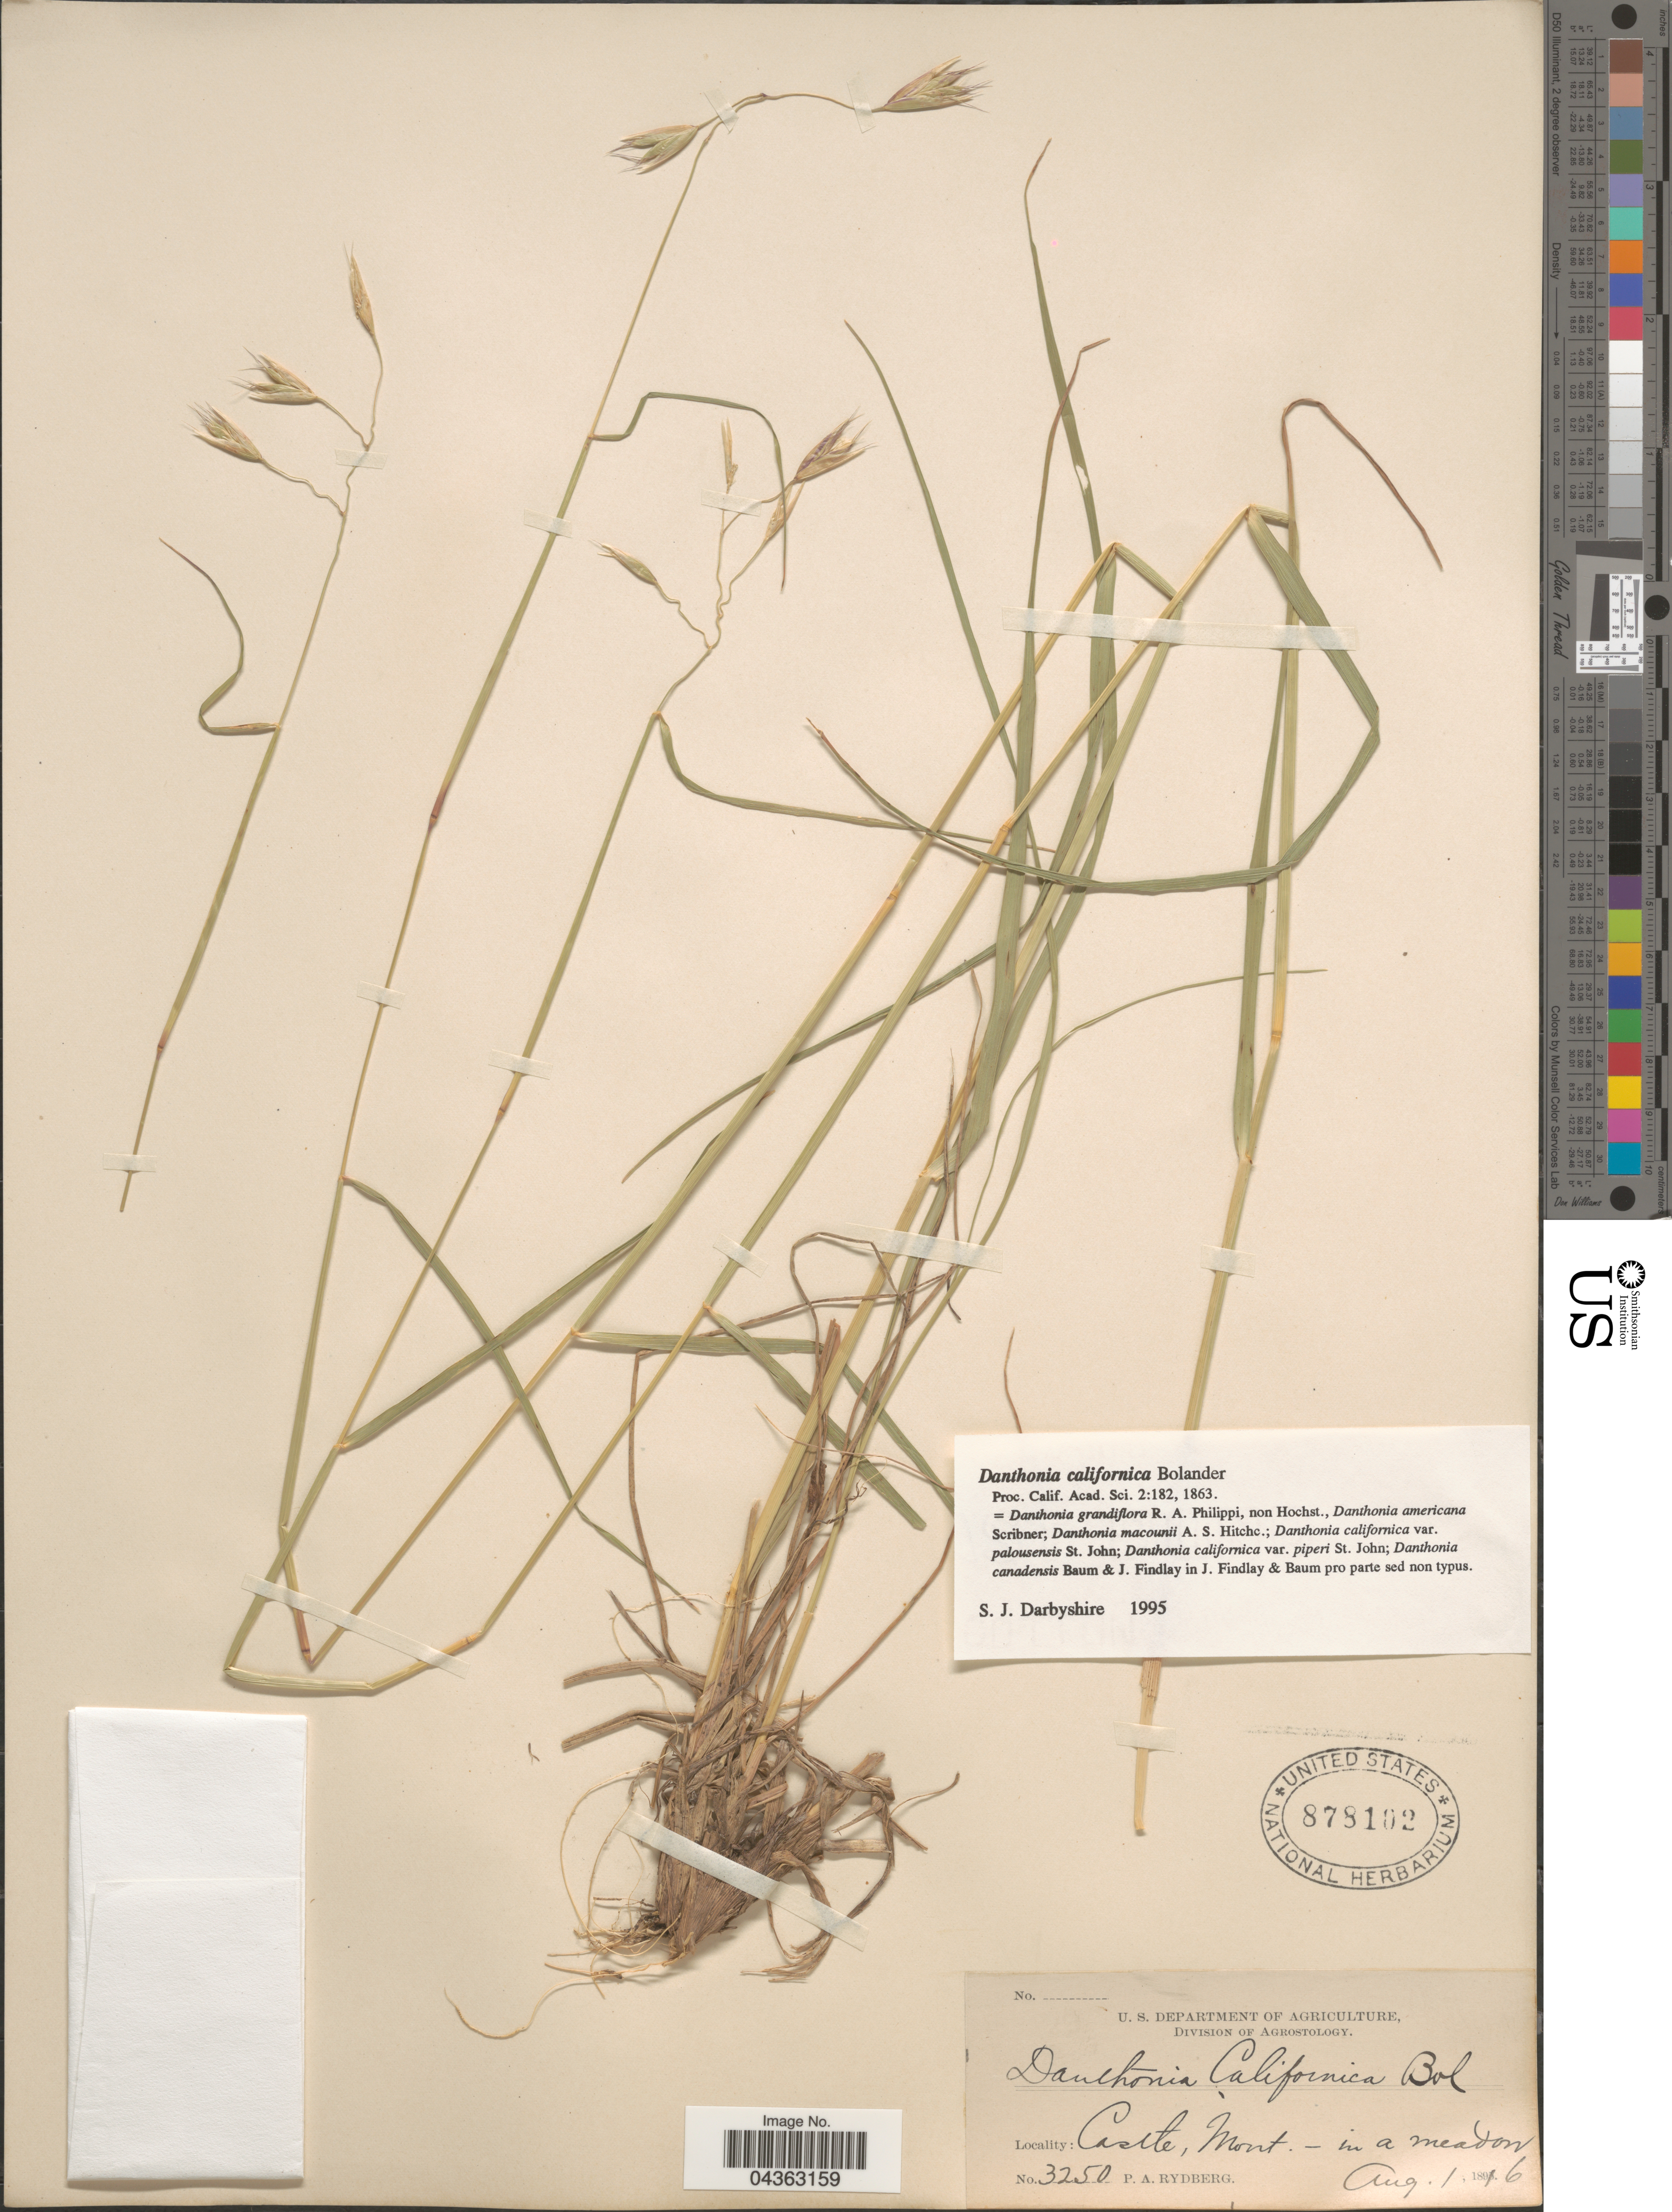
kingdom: Plantae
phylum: Tracheophyta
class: Liliopsida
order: Poales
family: Poaceae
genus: Danthonia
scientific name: Danthonia californica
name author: Bol.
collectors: P. A. Rydberg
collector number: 3250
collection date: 1896-08-01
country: United States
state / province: Montana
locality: Castle.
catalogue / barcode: US 878102